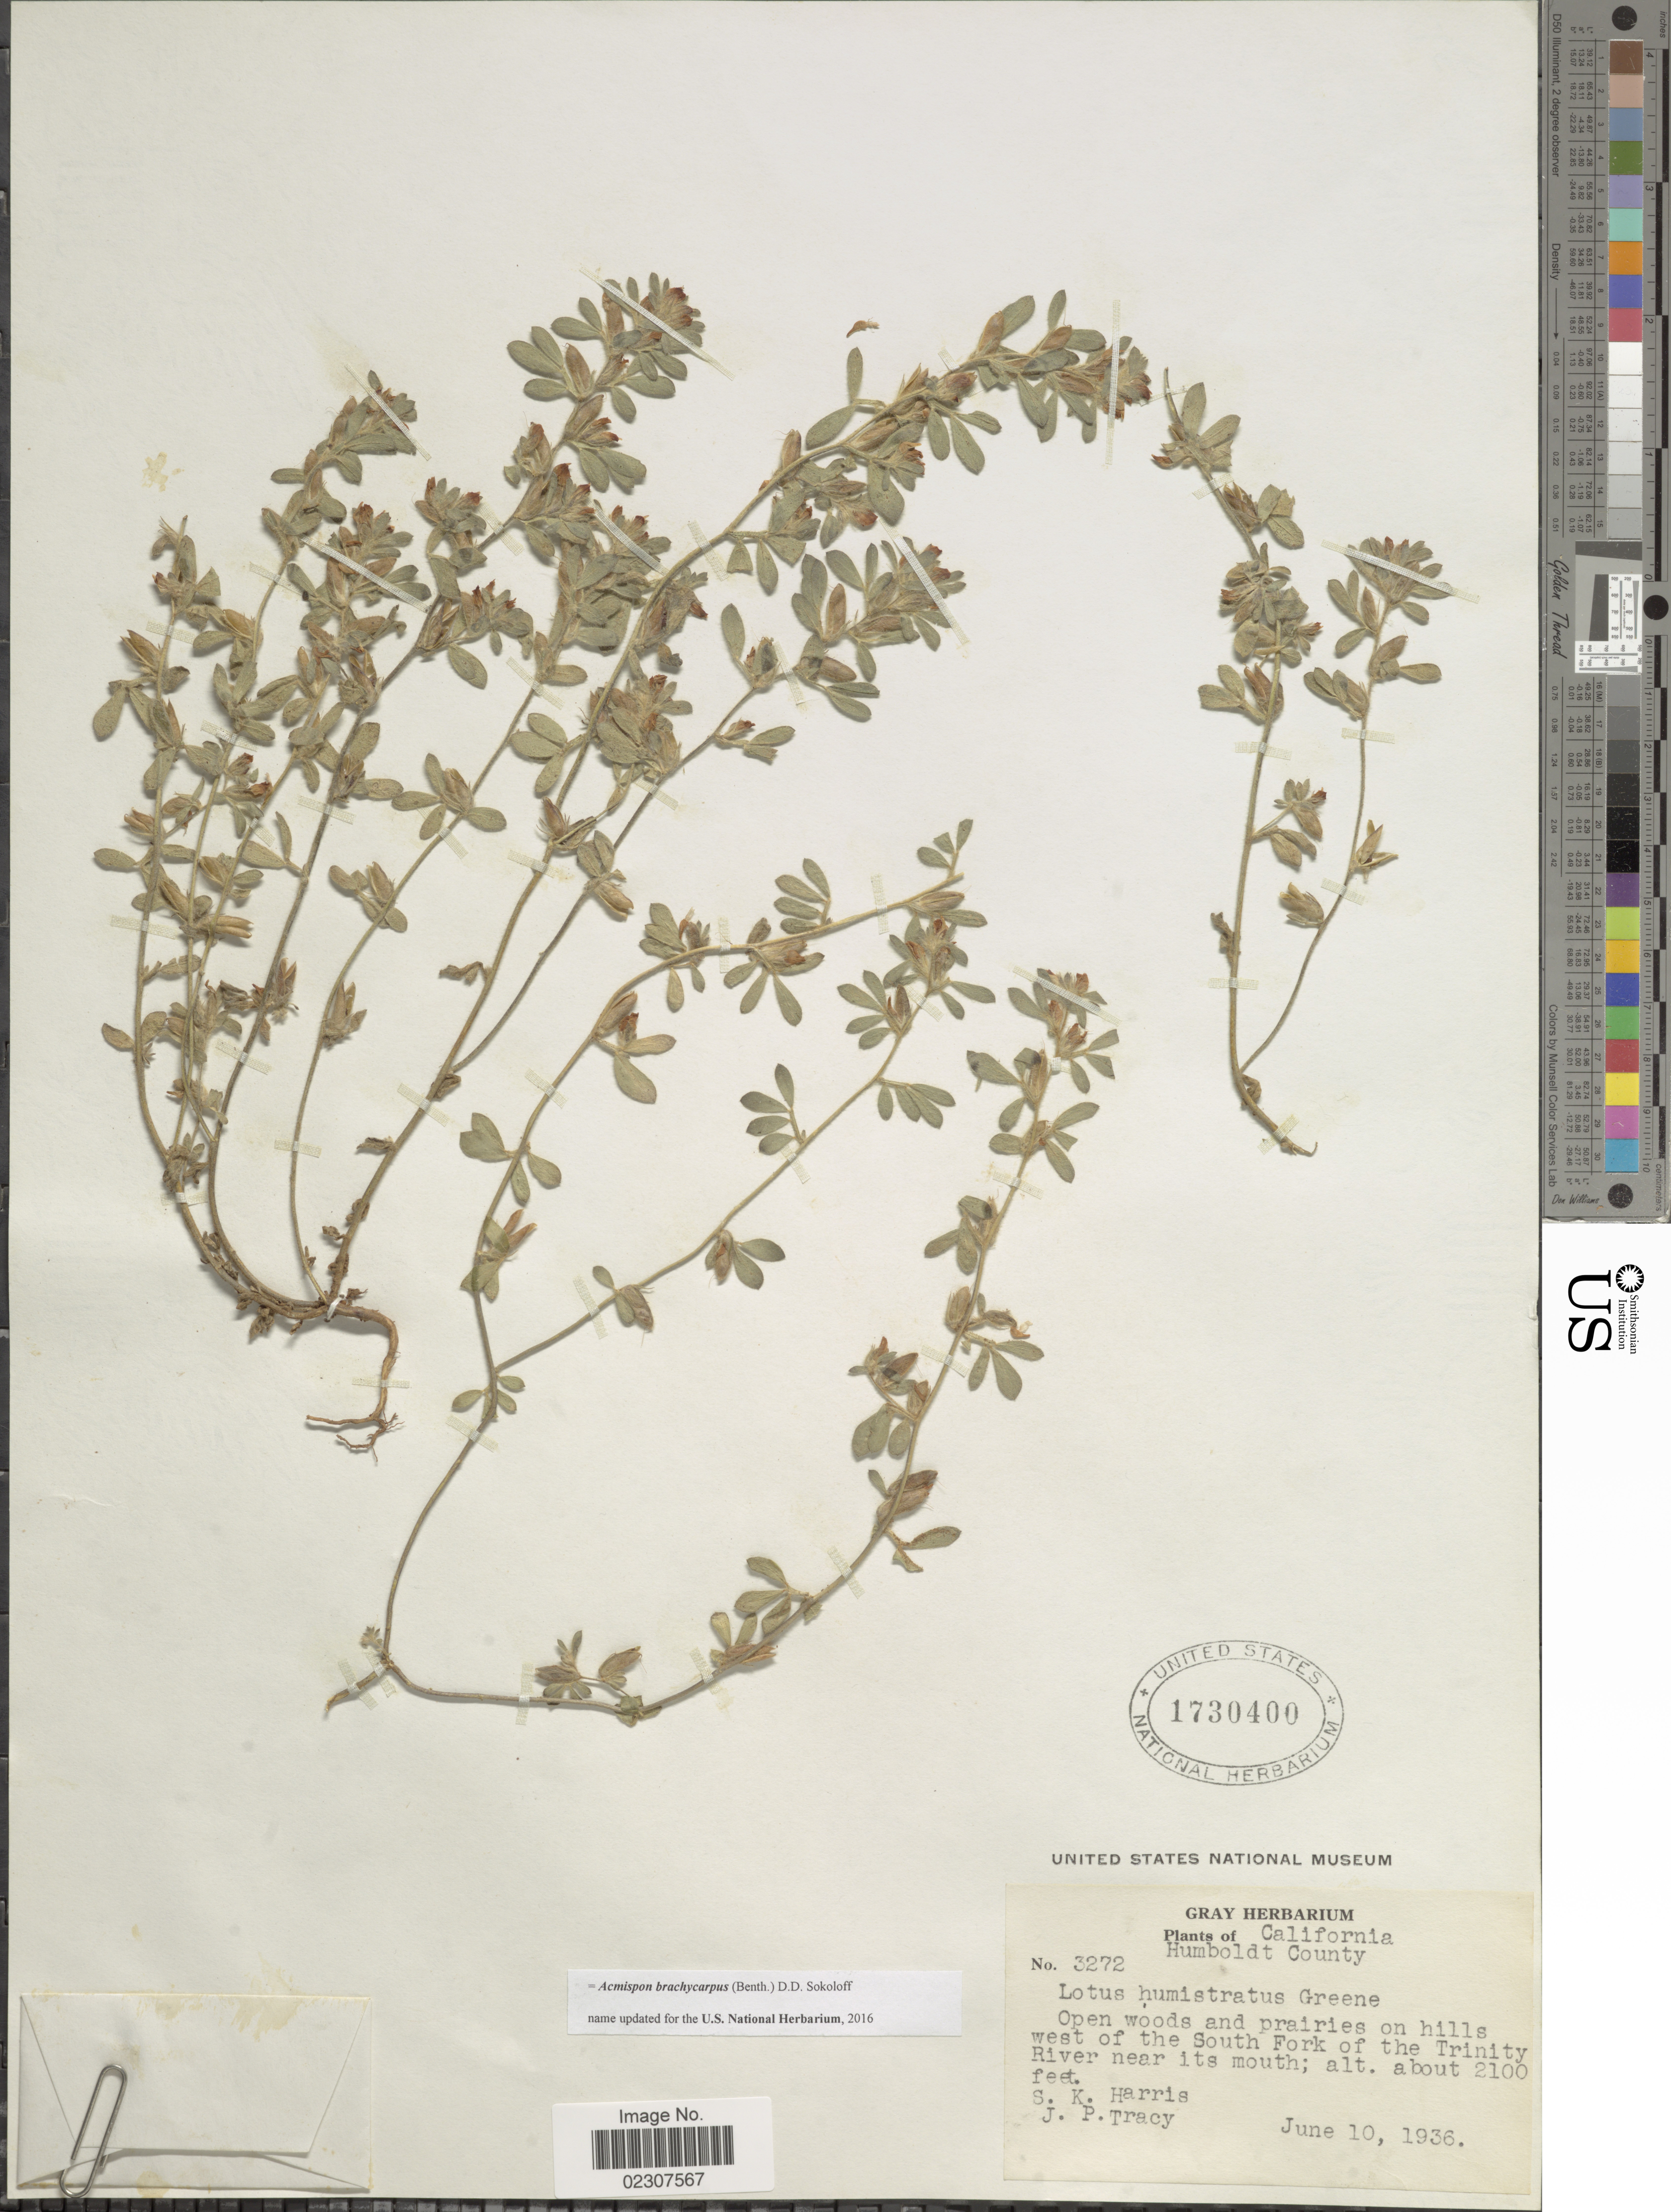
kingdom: Plantae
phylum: Tracheophyta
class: Magnoliopsida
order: Fabales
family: Fabaceae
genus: Acmispon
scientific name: Acmispon brachycarpus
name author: (Benth.) D.D. Sokoloff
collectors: S. K. Harris & J. Tracy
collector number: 3272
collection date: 1936-06-10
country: United States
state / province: California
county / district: Humboldt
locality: Humboldt County, Open woods and prairies on hills west of the South Fork of the Trinity River near its mouth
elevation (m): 640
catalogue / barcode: US 1730400